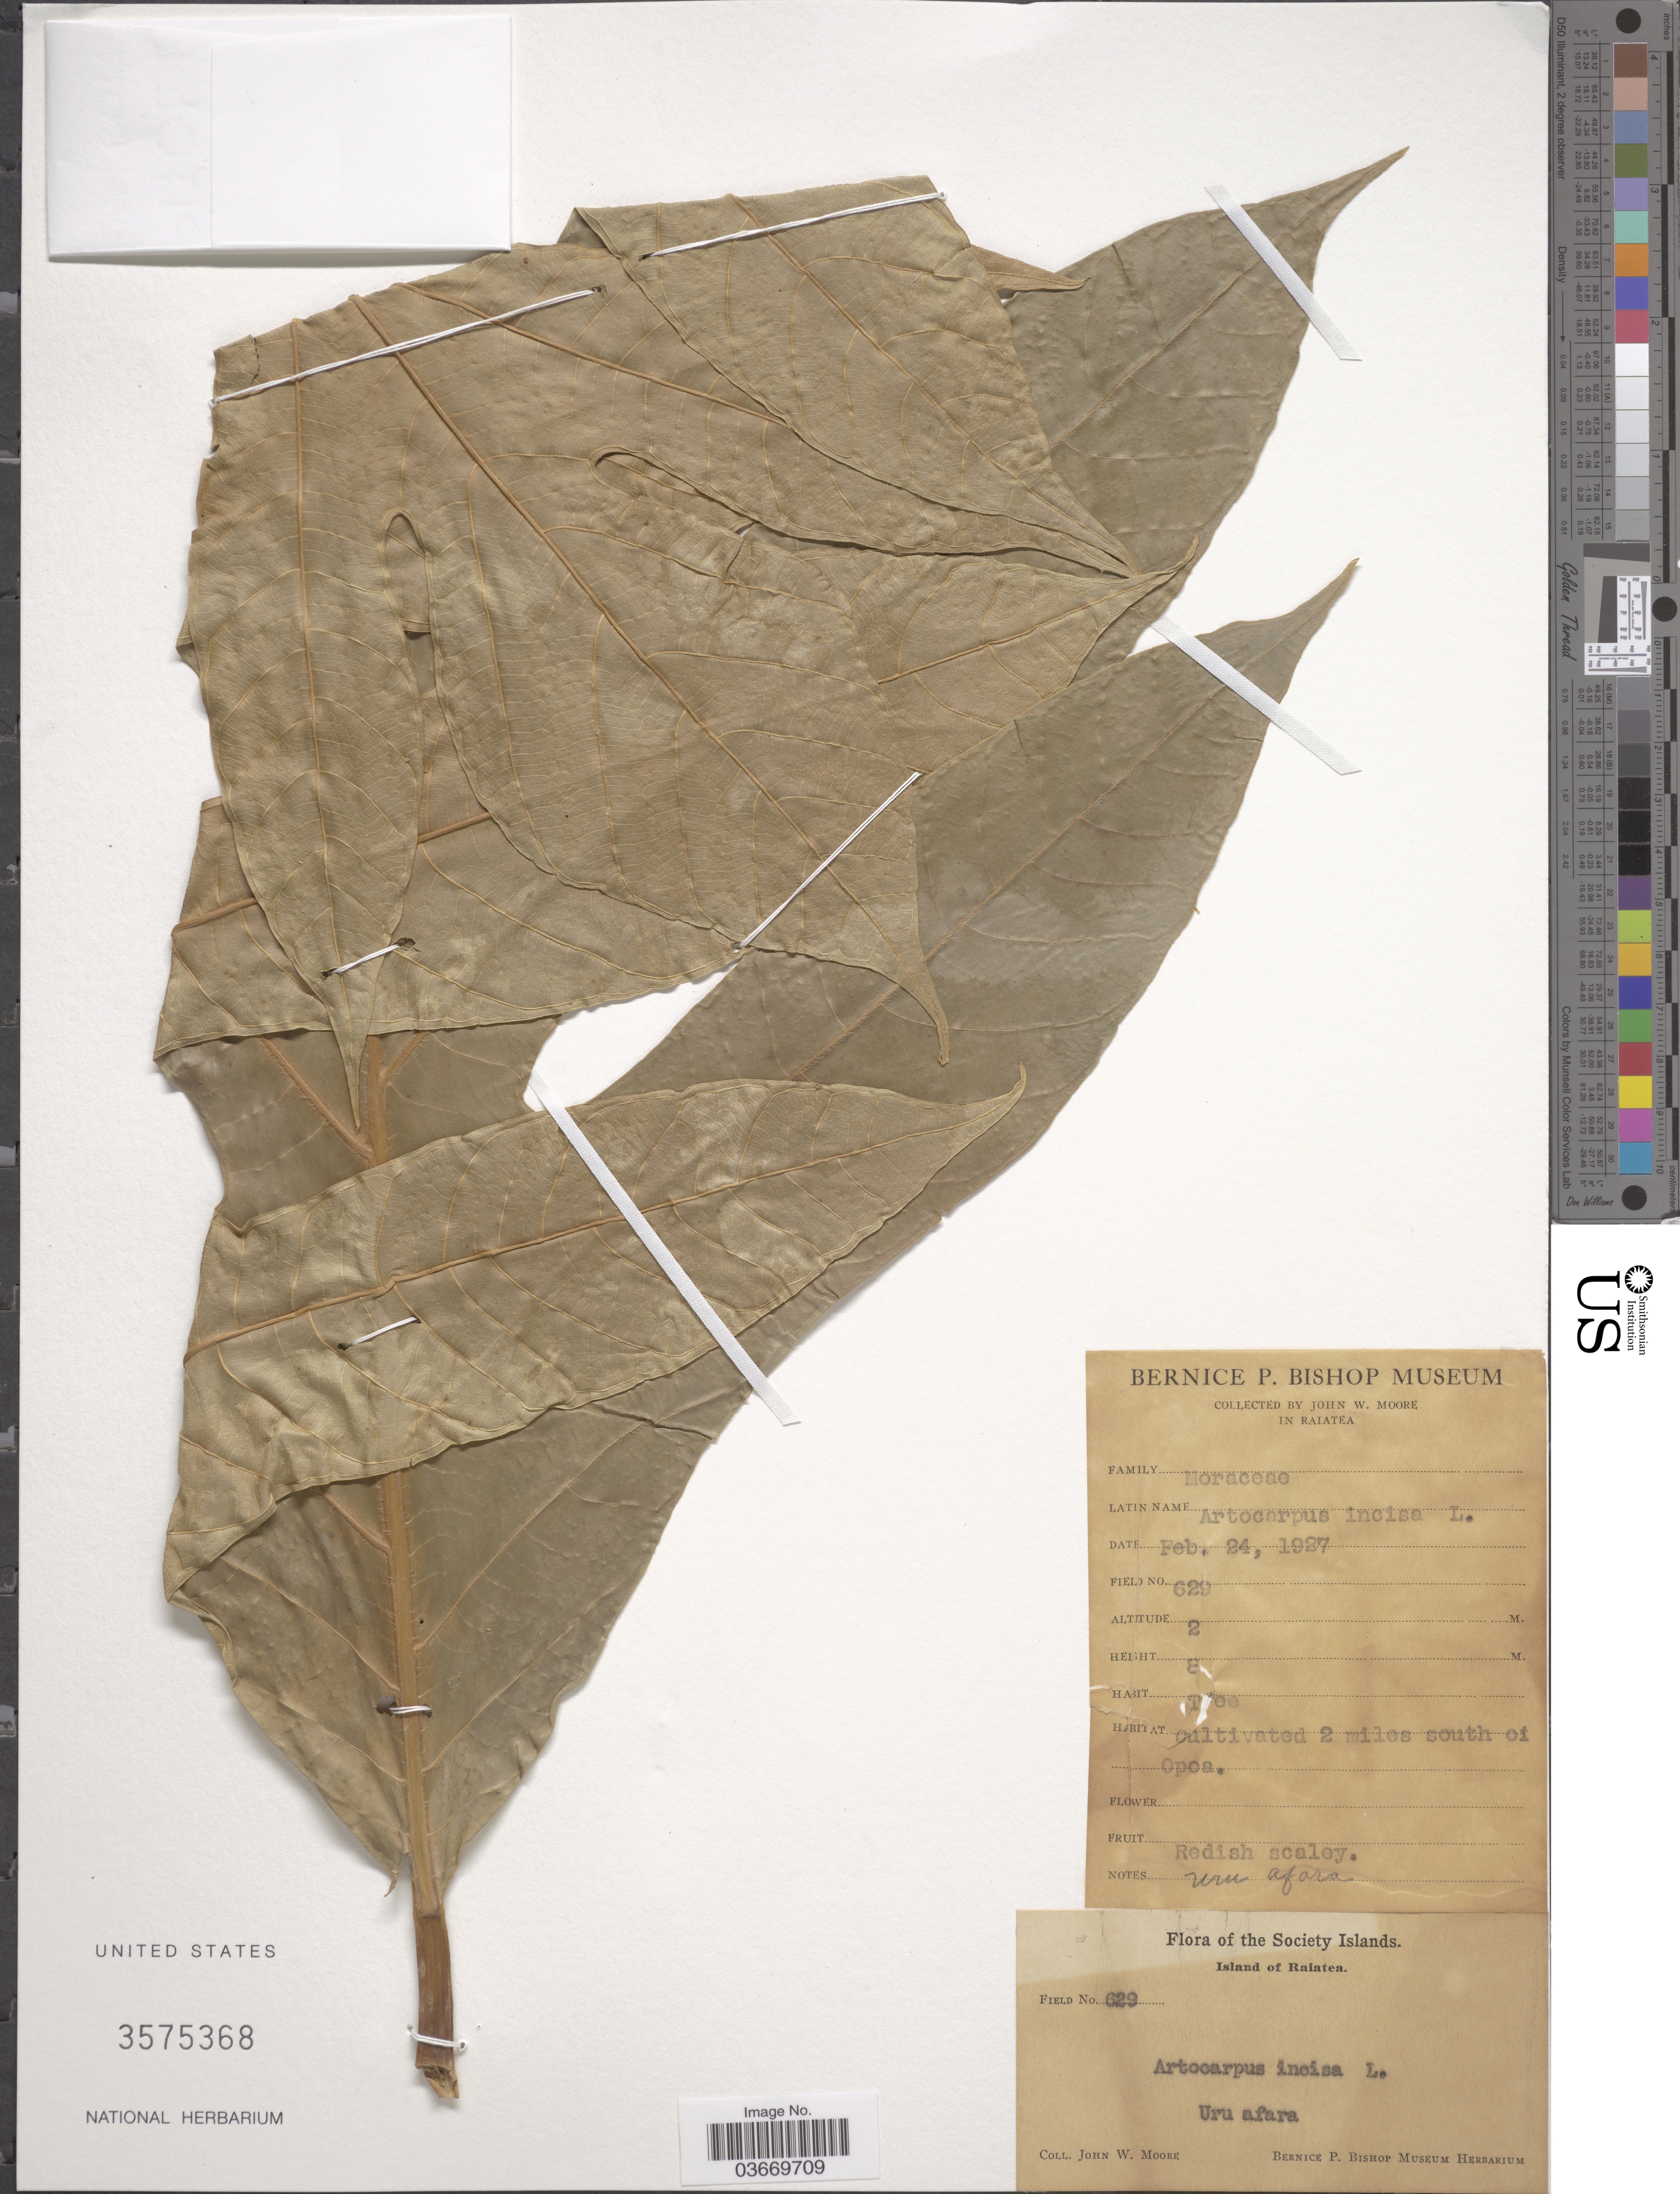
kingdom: Plantae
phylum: Tracheophyta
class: Magnoliopsida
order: Rosales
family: Moraceae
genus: Artocarpus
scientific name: Artocarpus altilis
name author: (Parkinson) Fosberg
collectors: J. Moore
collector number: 629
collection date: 1927-02-24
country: French Polynesia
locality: Society Islands. Island of Raiatea. 2 miles south of Opoa.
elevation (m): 2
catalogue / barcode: US 3575368